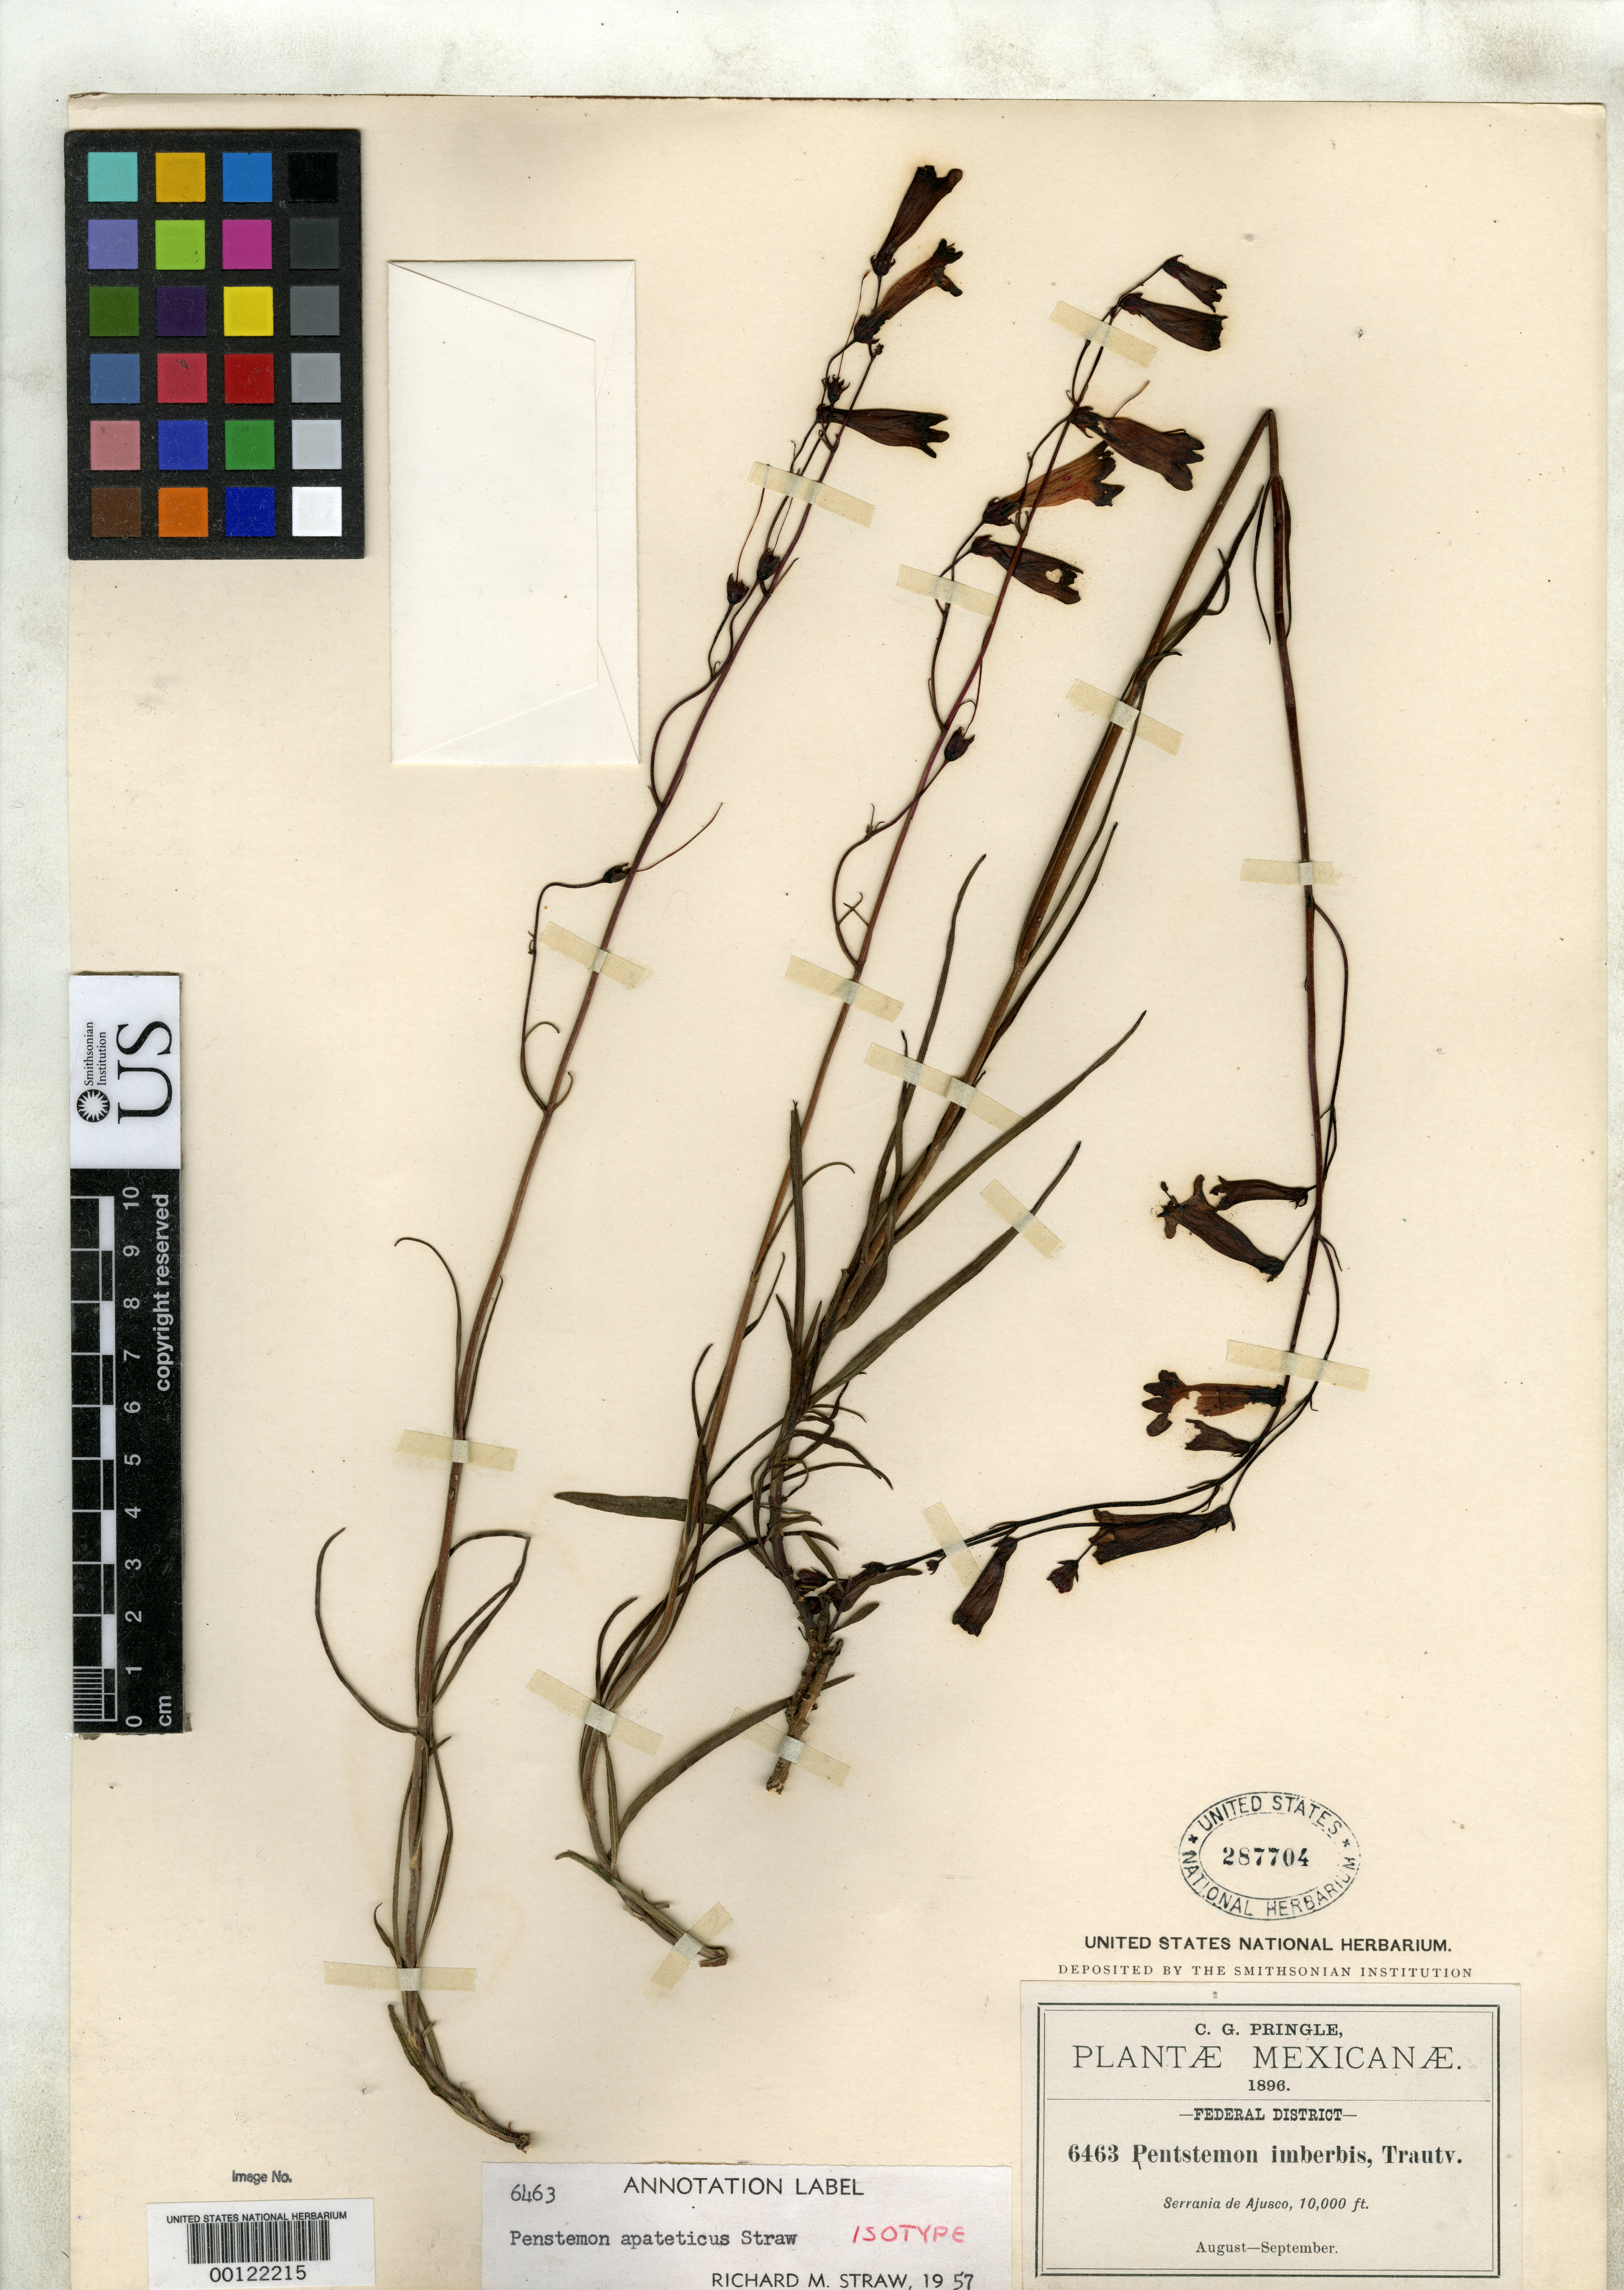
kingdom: Plantae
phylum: Tracheophyta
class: Magnoliopsida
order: Lamiales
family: Plantaginaceae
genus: Penstemon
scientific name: Penstemon apateticus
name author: Straw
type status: Isotype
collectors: C. G. Pringle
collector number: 6463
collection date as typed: Aug 1896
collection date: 1896-08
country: Mexico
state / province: Distrito Federal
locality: Serrania de Ajusco.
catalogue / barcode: US 287704